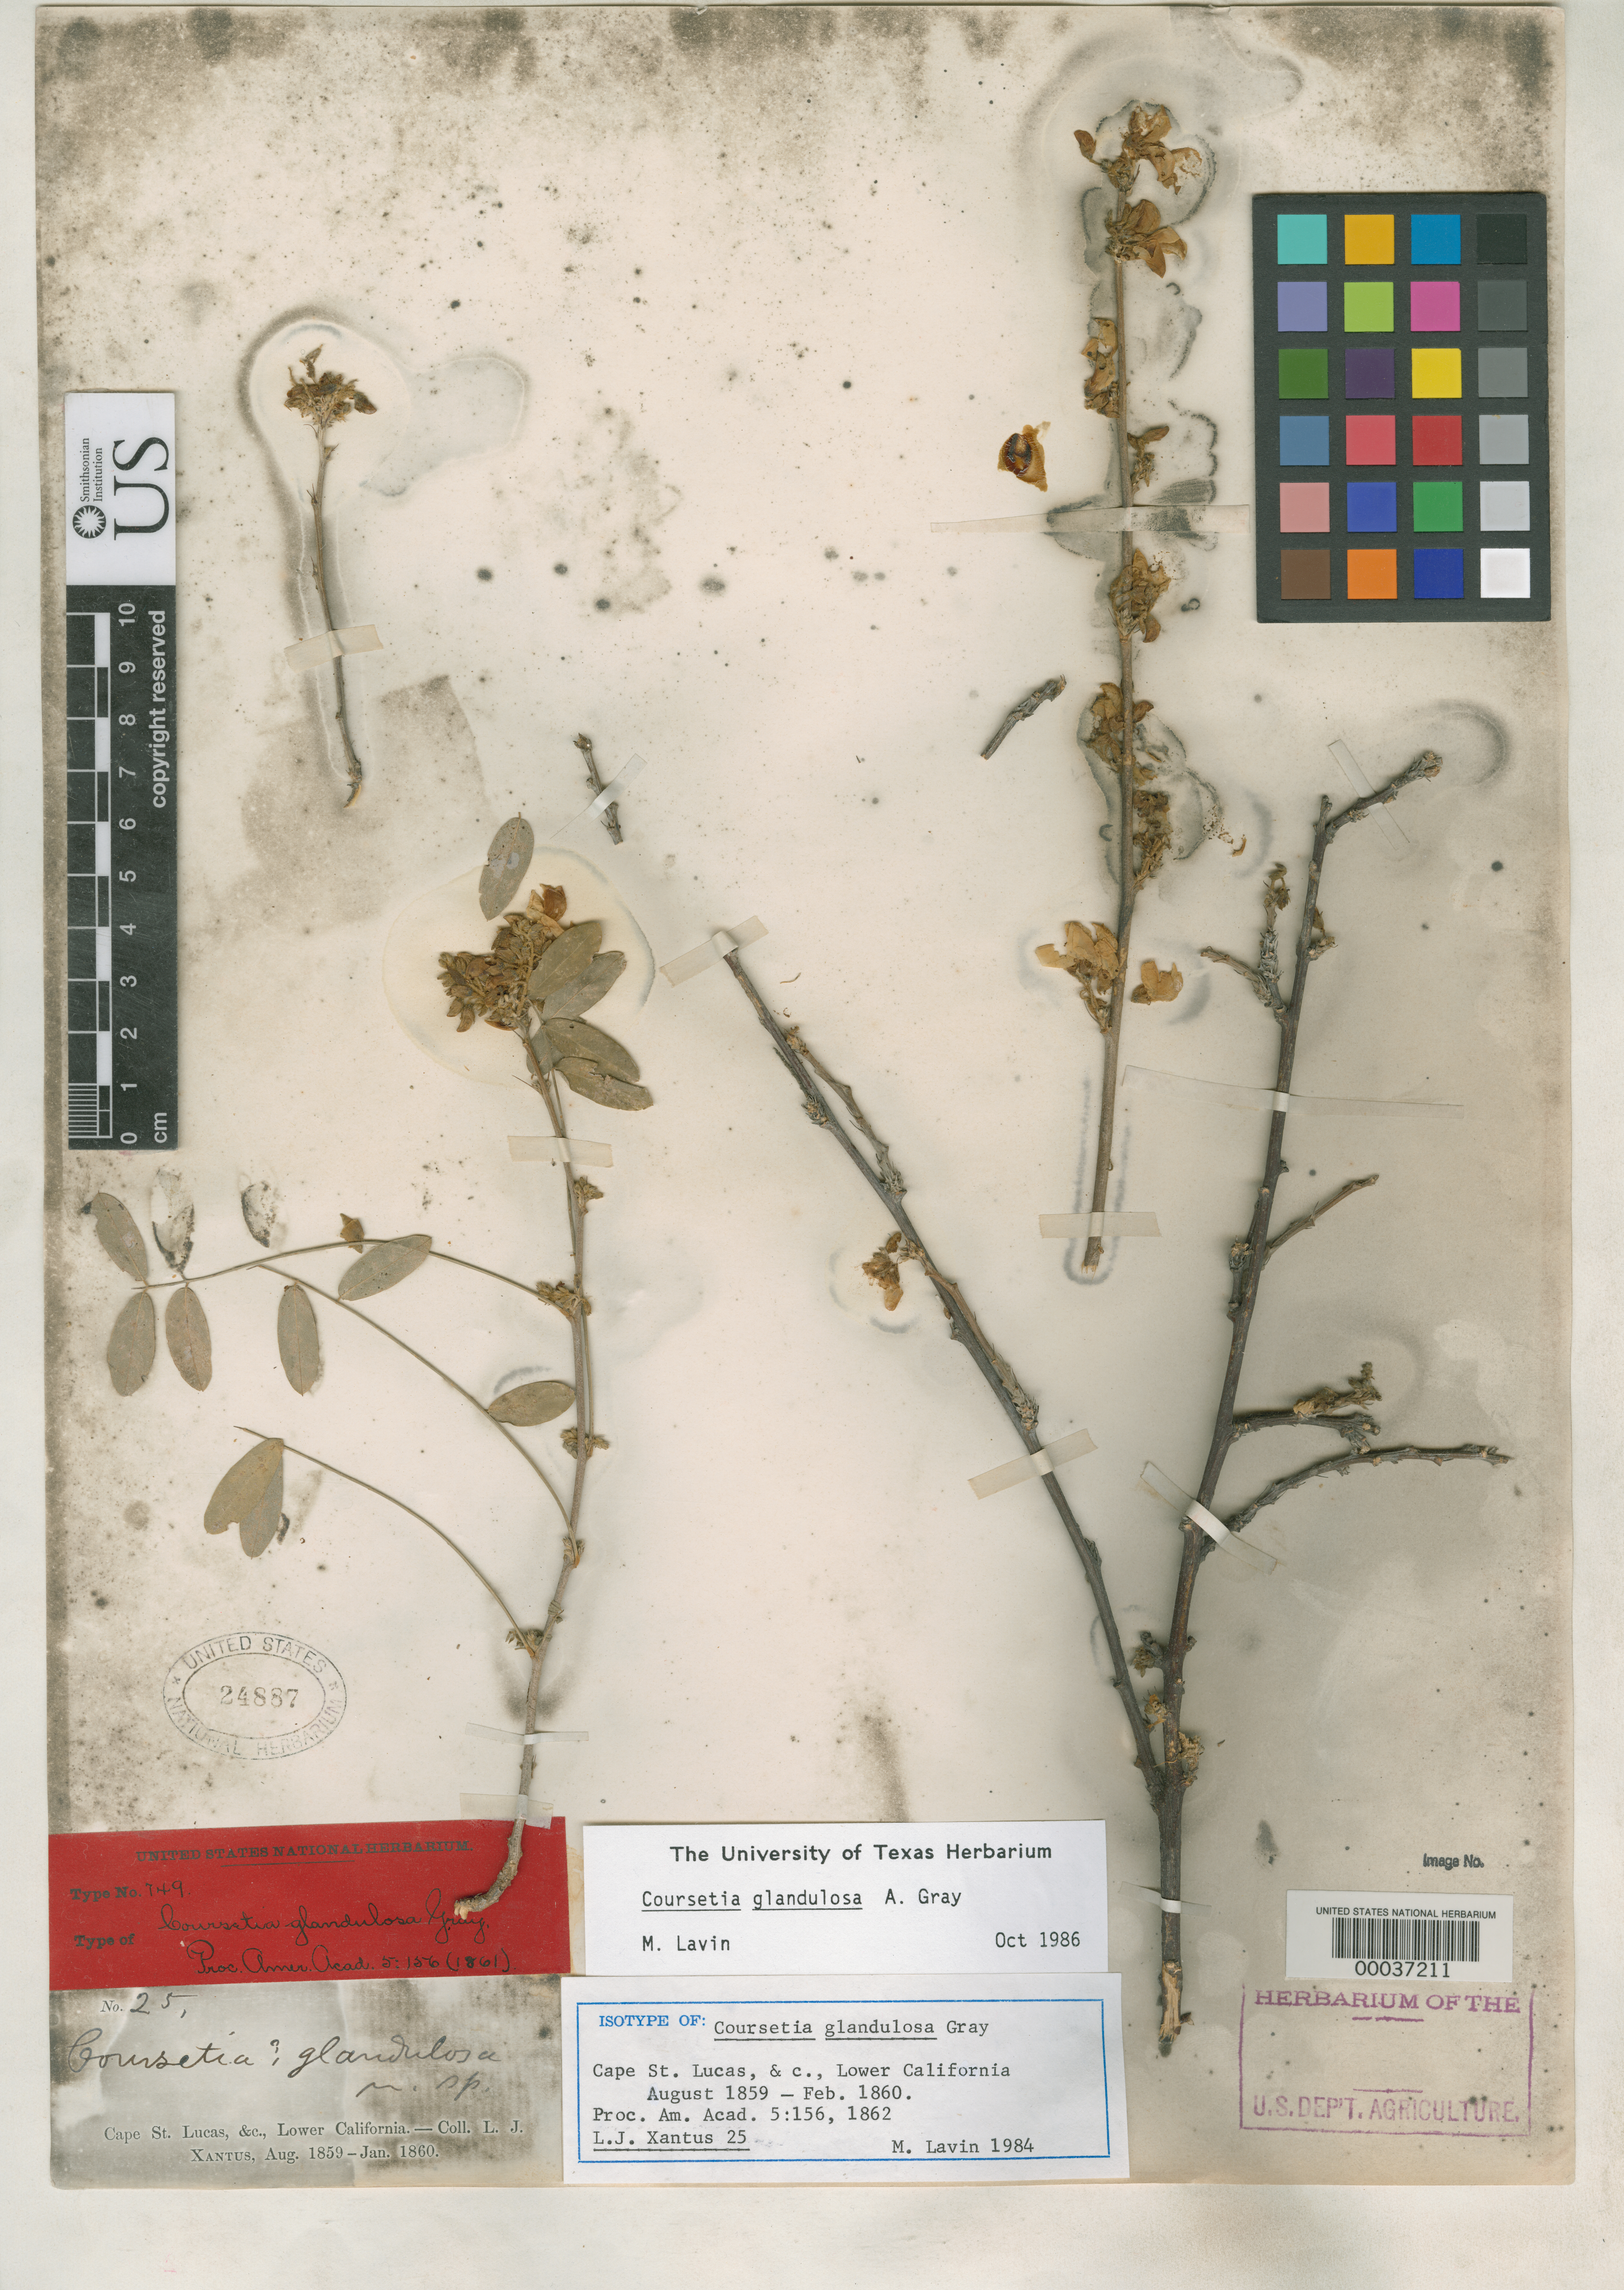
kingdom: Plantae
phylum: Tracheophyta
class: Magnoliopsida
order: Fabales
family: Fabaceae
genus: Coursetia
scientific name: Coursetia glandulosa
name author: A. Gray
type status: Holotype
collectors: L. J. Xantus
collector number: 25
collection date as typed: Aug 1859 to -- Jan 1860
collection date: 1859-08/1860-01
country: Mexico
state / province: Baja California Sur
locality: Near Cape San Lucas.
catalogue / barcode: US 24887